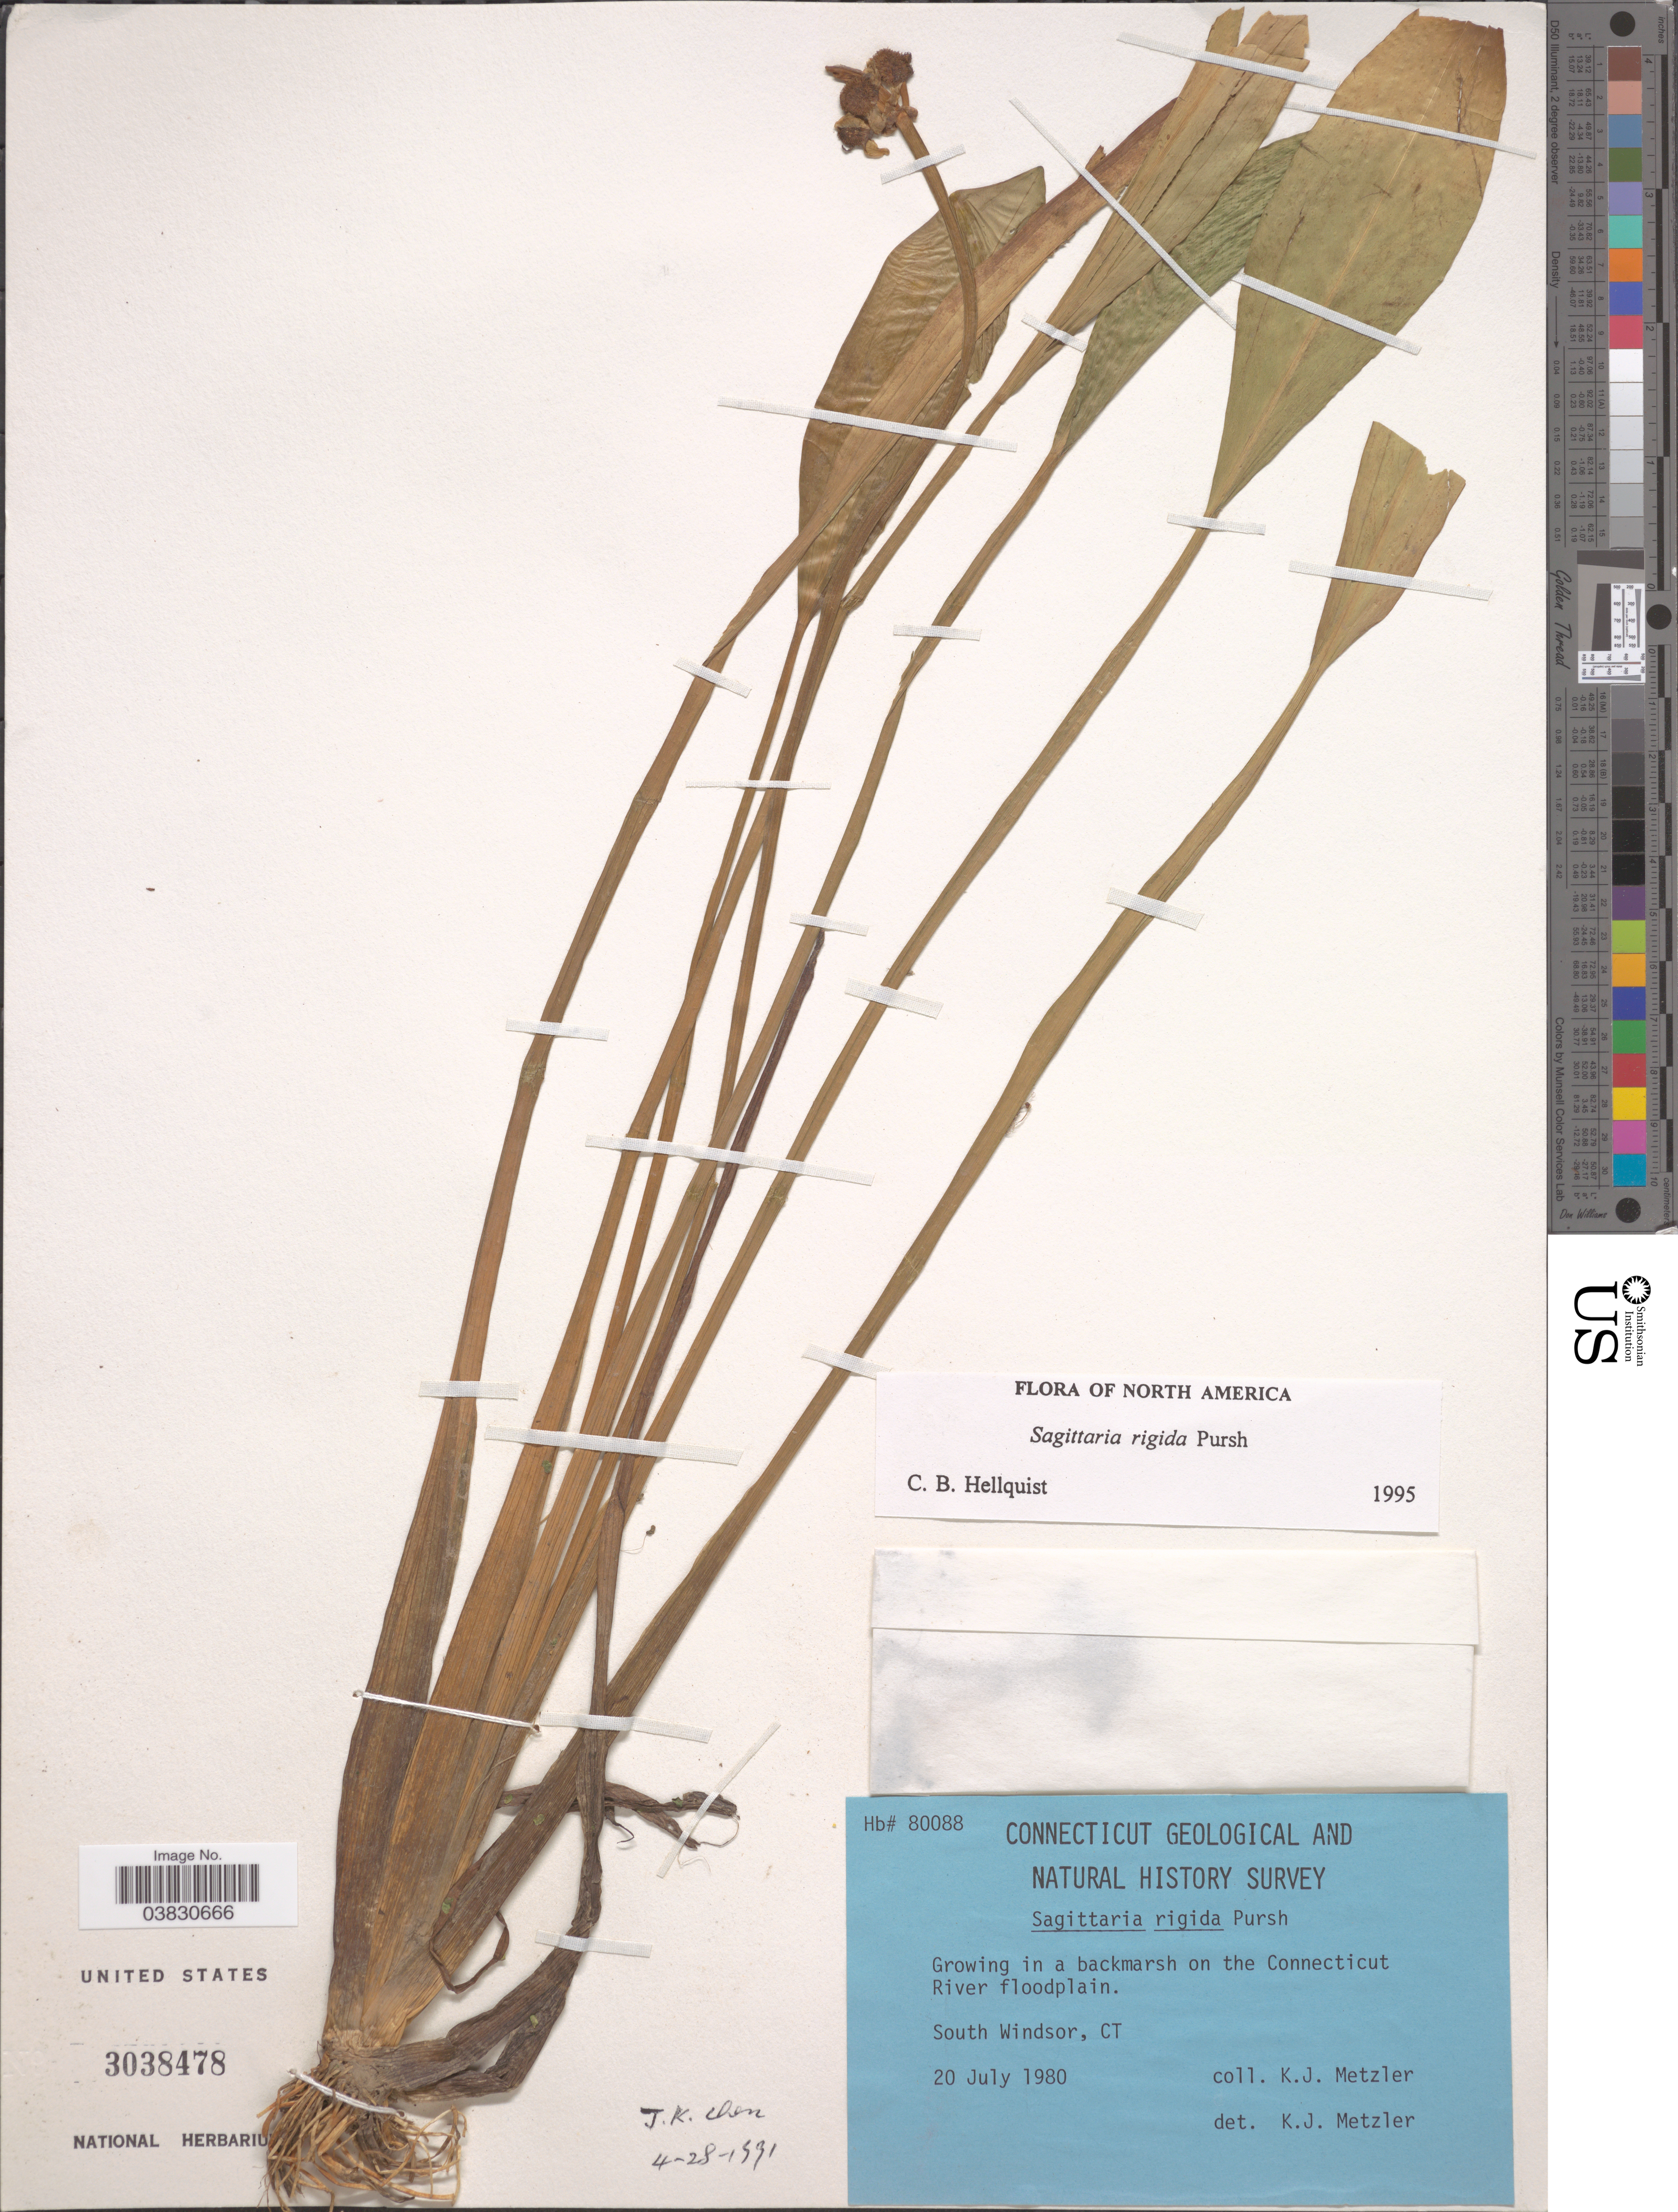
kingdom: Plantae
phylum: Tracheophyta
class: Liliopsida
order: Alismatales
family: Alismataceae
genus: Sagittaria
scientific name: Sagittaria rigida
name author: Pursh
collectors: K. Metzler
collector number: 80088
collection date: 1980-07-20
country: United States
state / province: Connecticut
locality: On the Connecticut River floodplain. South Windsor.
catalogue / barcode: US 3038478